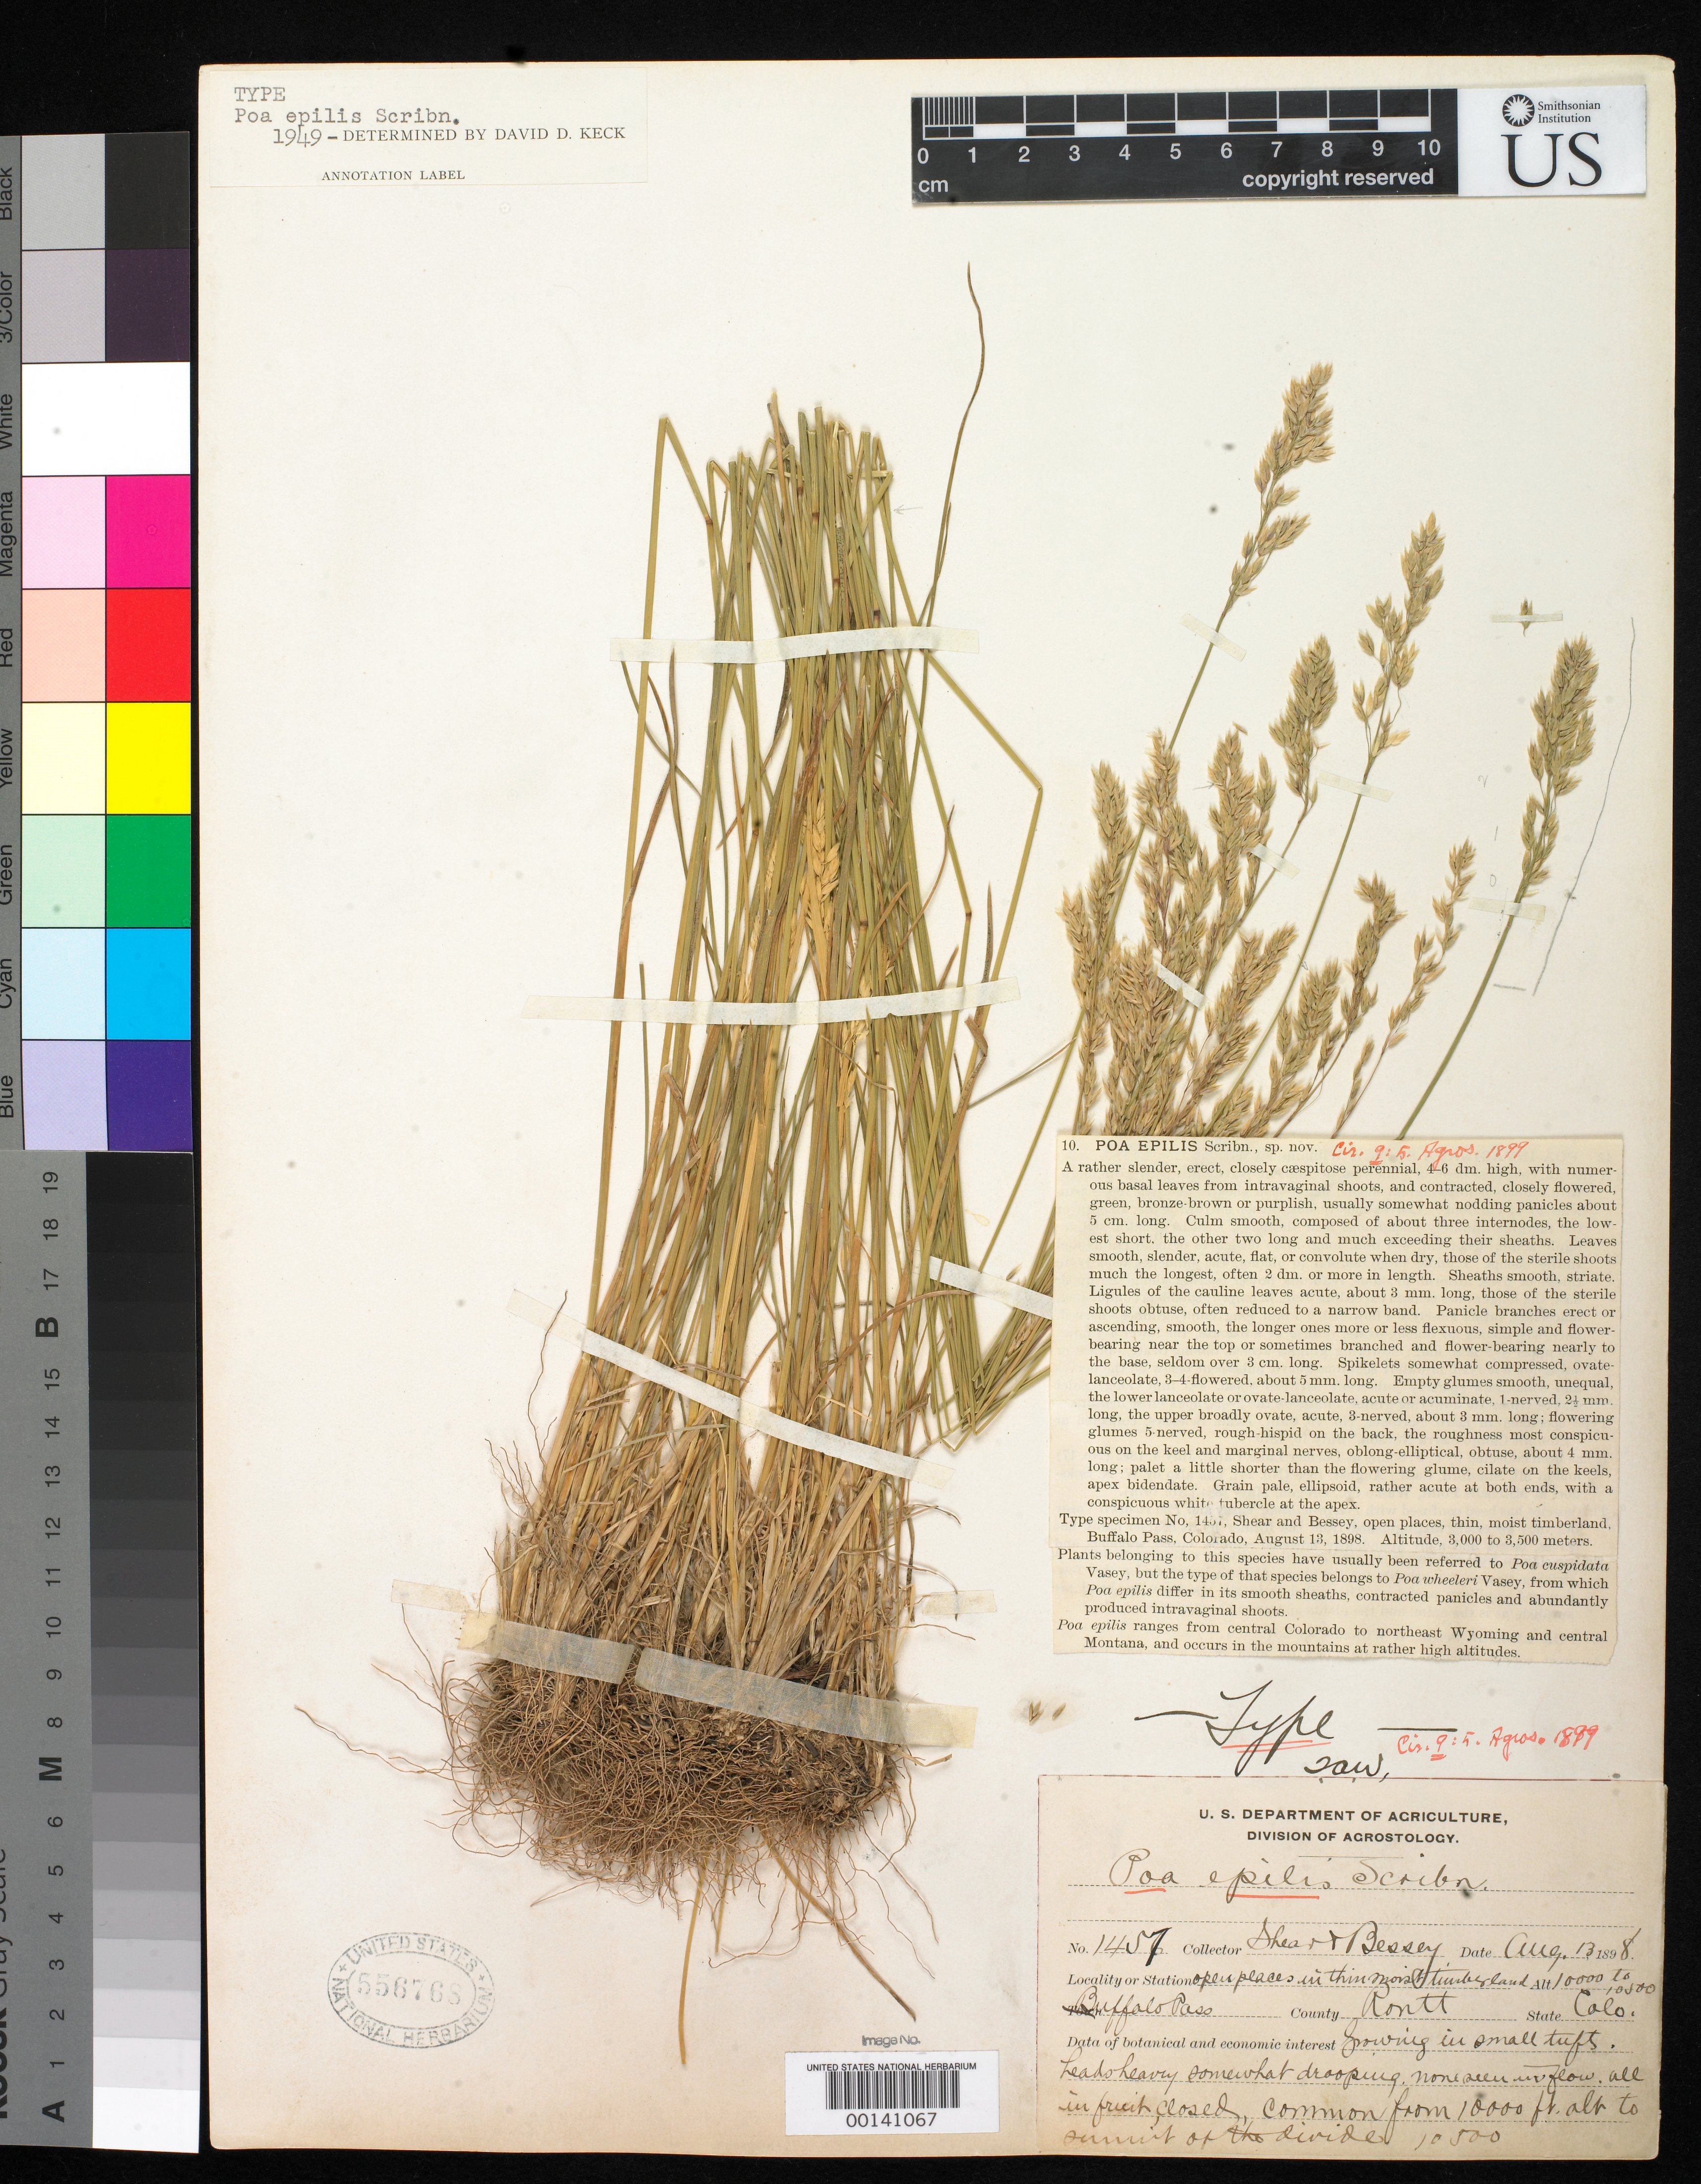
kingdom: Plantae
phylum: Tracheophyta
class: Liliopsida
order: Poales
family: Poaceae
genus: Poa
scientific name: Poa epilis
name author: Scribn.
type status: Isotype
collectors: C. L. Shear & E. Bessey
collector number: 1457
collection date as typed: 13 Aug 1898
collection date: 1898-08-13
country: United States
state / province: Colorado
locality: Buffalo Pass.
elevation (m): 3000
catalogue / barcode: US 556768